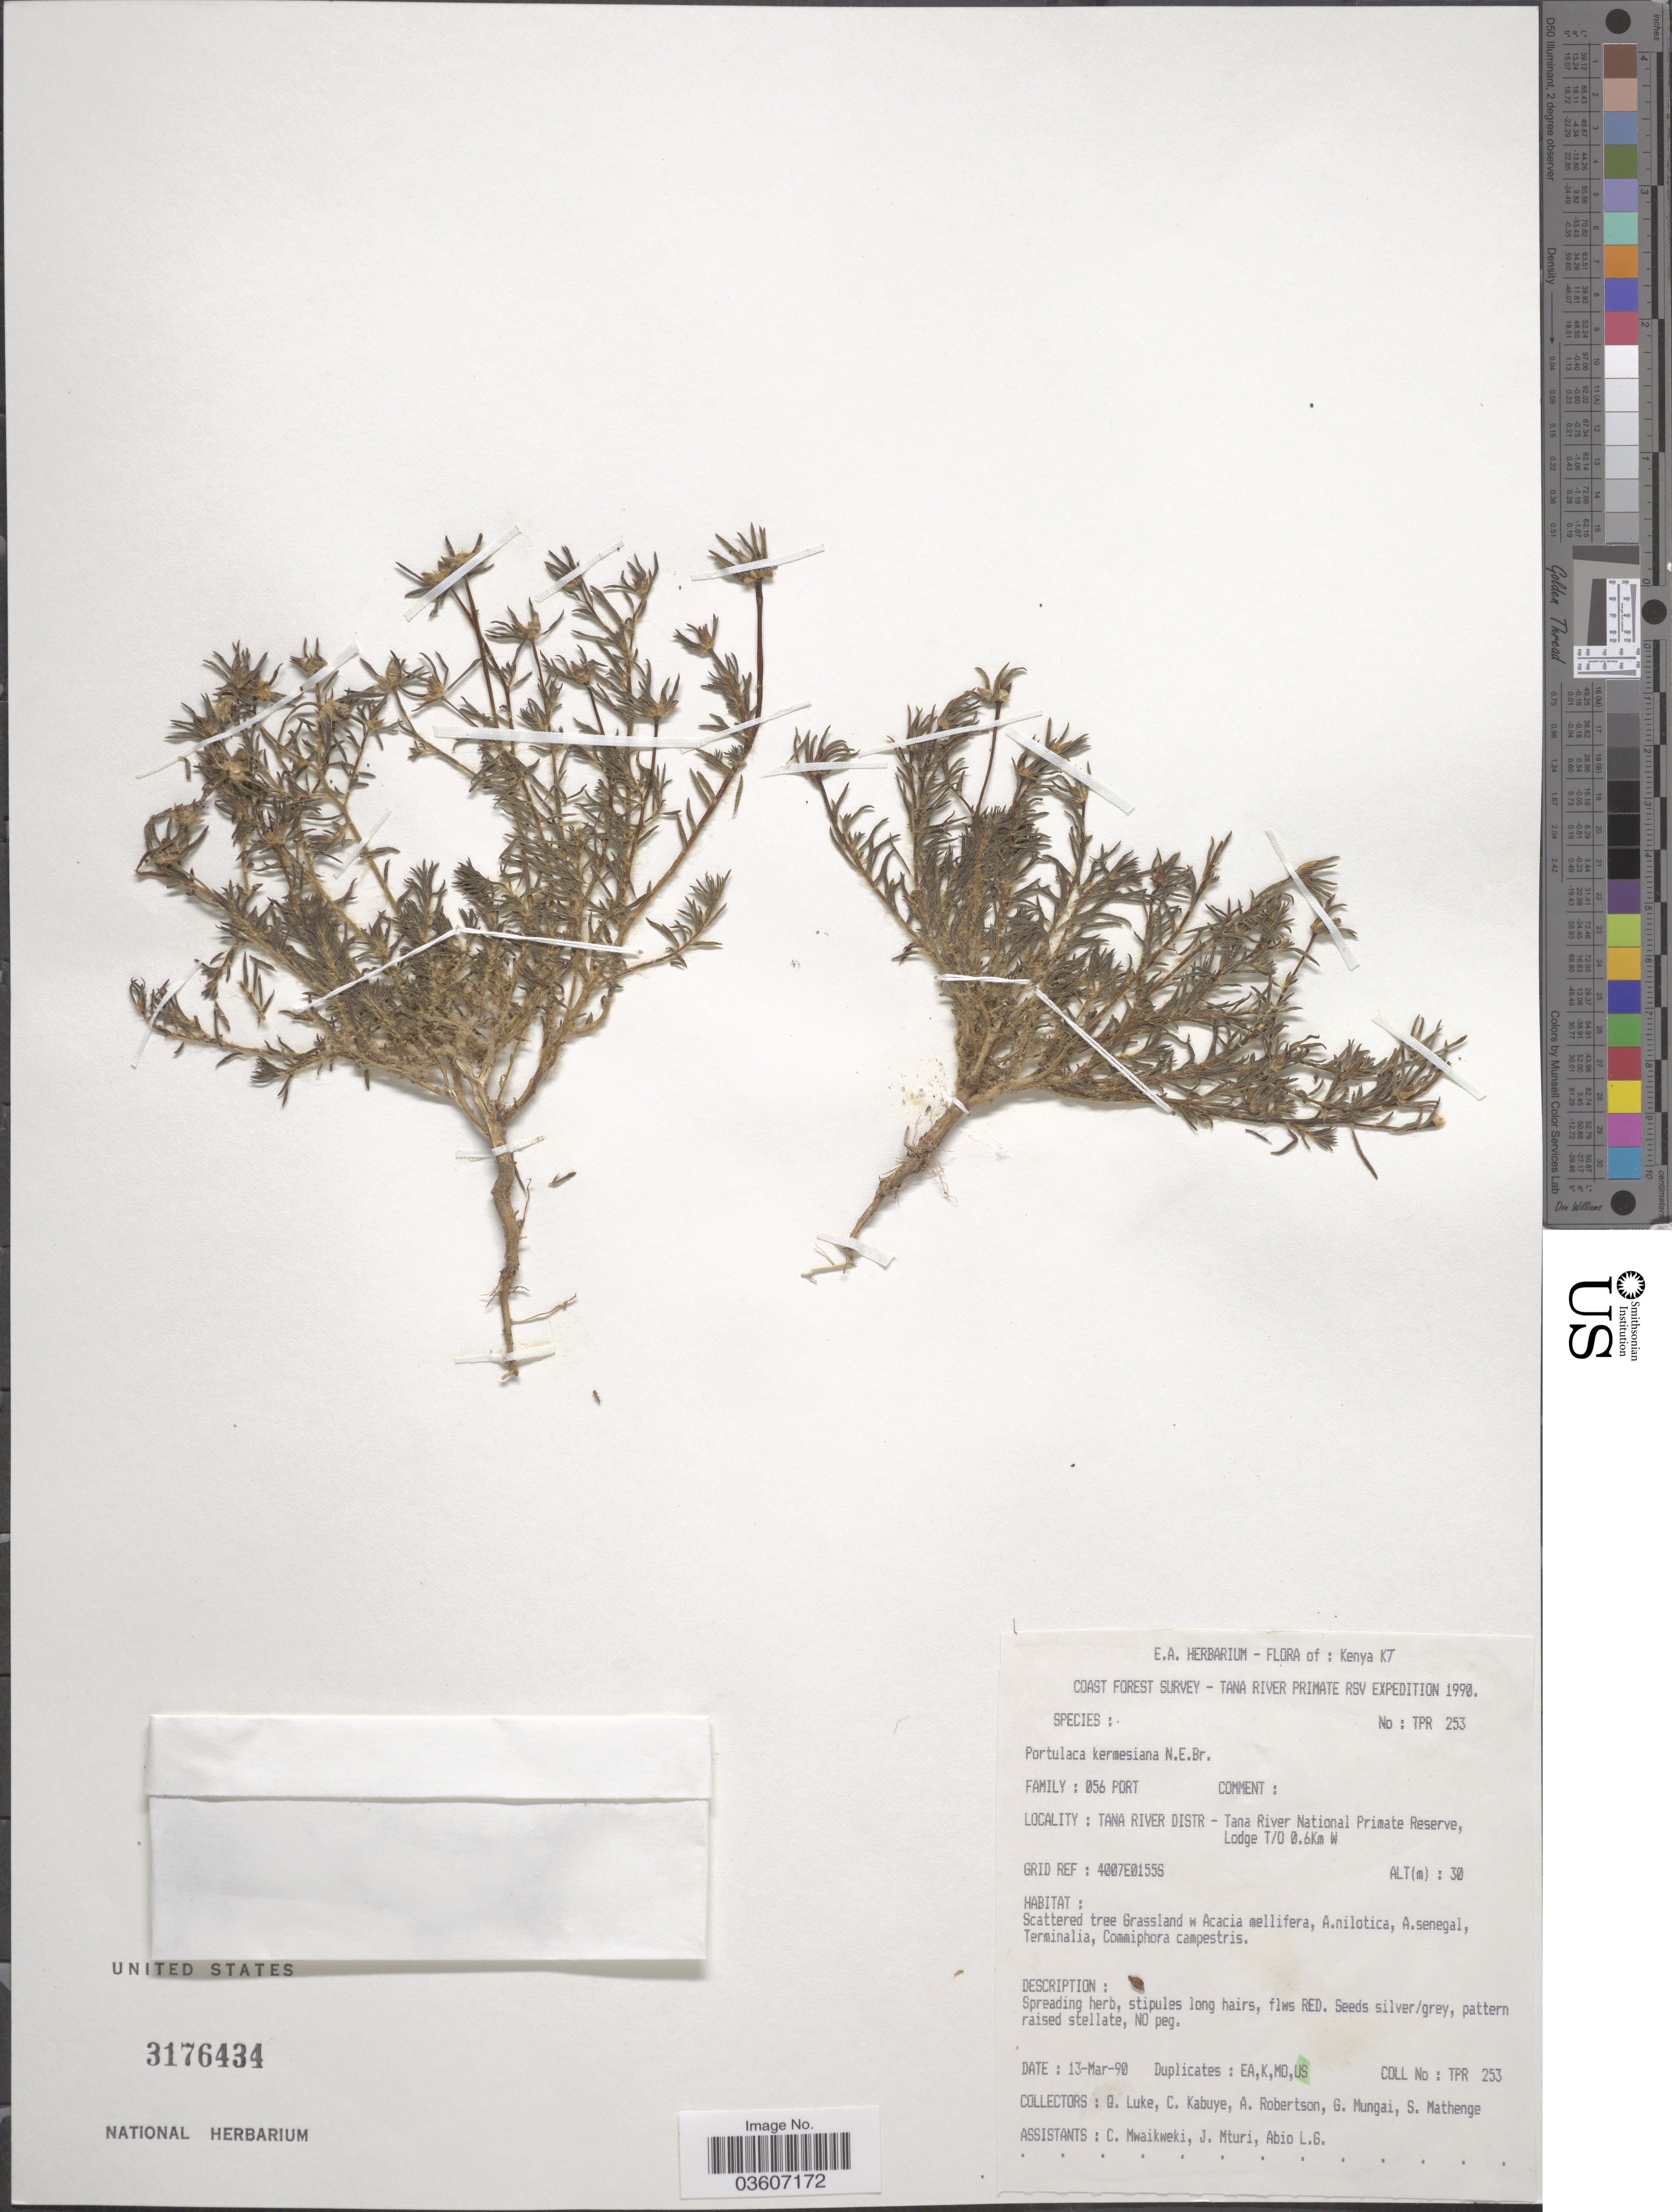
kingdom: Plantae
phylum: Tracheophyta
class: Magnoliopsida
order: Caryophyllales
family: Portulacaceae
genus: Portulaca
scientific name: Portulaca kermesina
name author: N.E. Br.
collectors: Q. Luke, C. Kabuye, A. Robertson, G. Mungai & et al.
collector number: TPR 253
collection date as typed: Transcribed d/m/y: 13/3/90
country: Kenya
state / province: Tana River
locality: K7. Tana River Distr - Tana River National Primate Reserve, Lodge T/O 0.6 Km W.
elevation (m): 30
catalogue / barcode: US 3176434